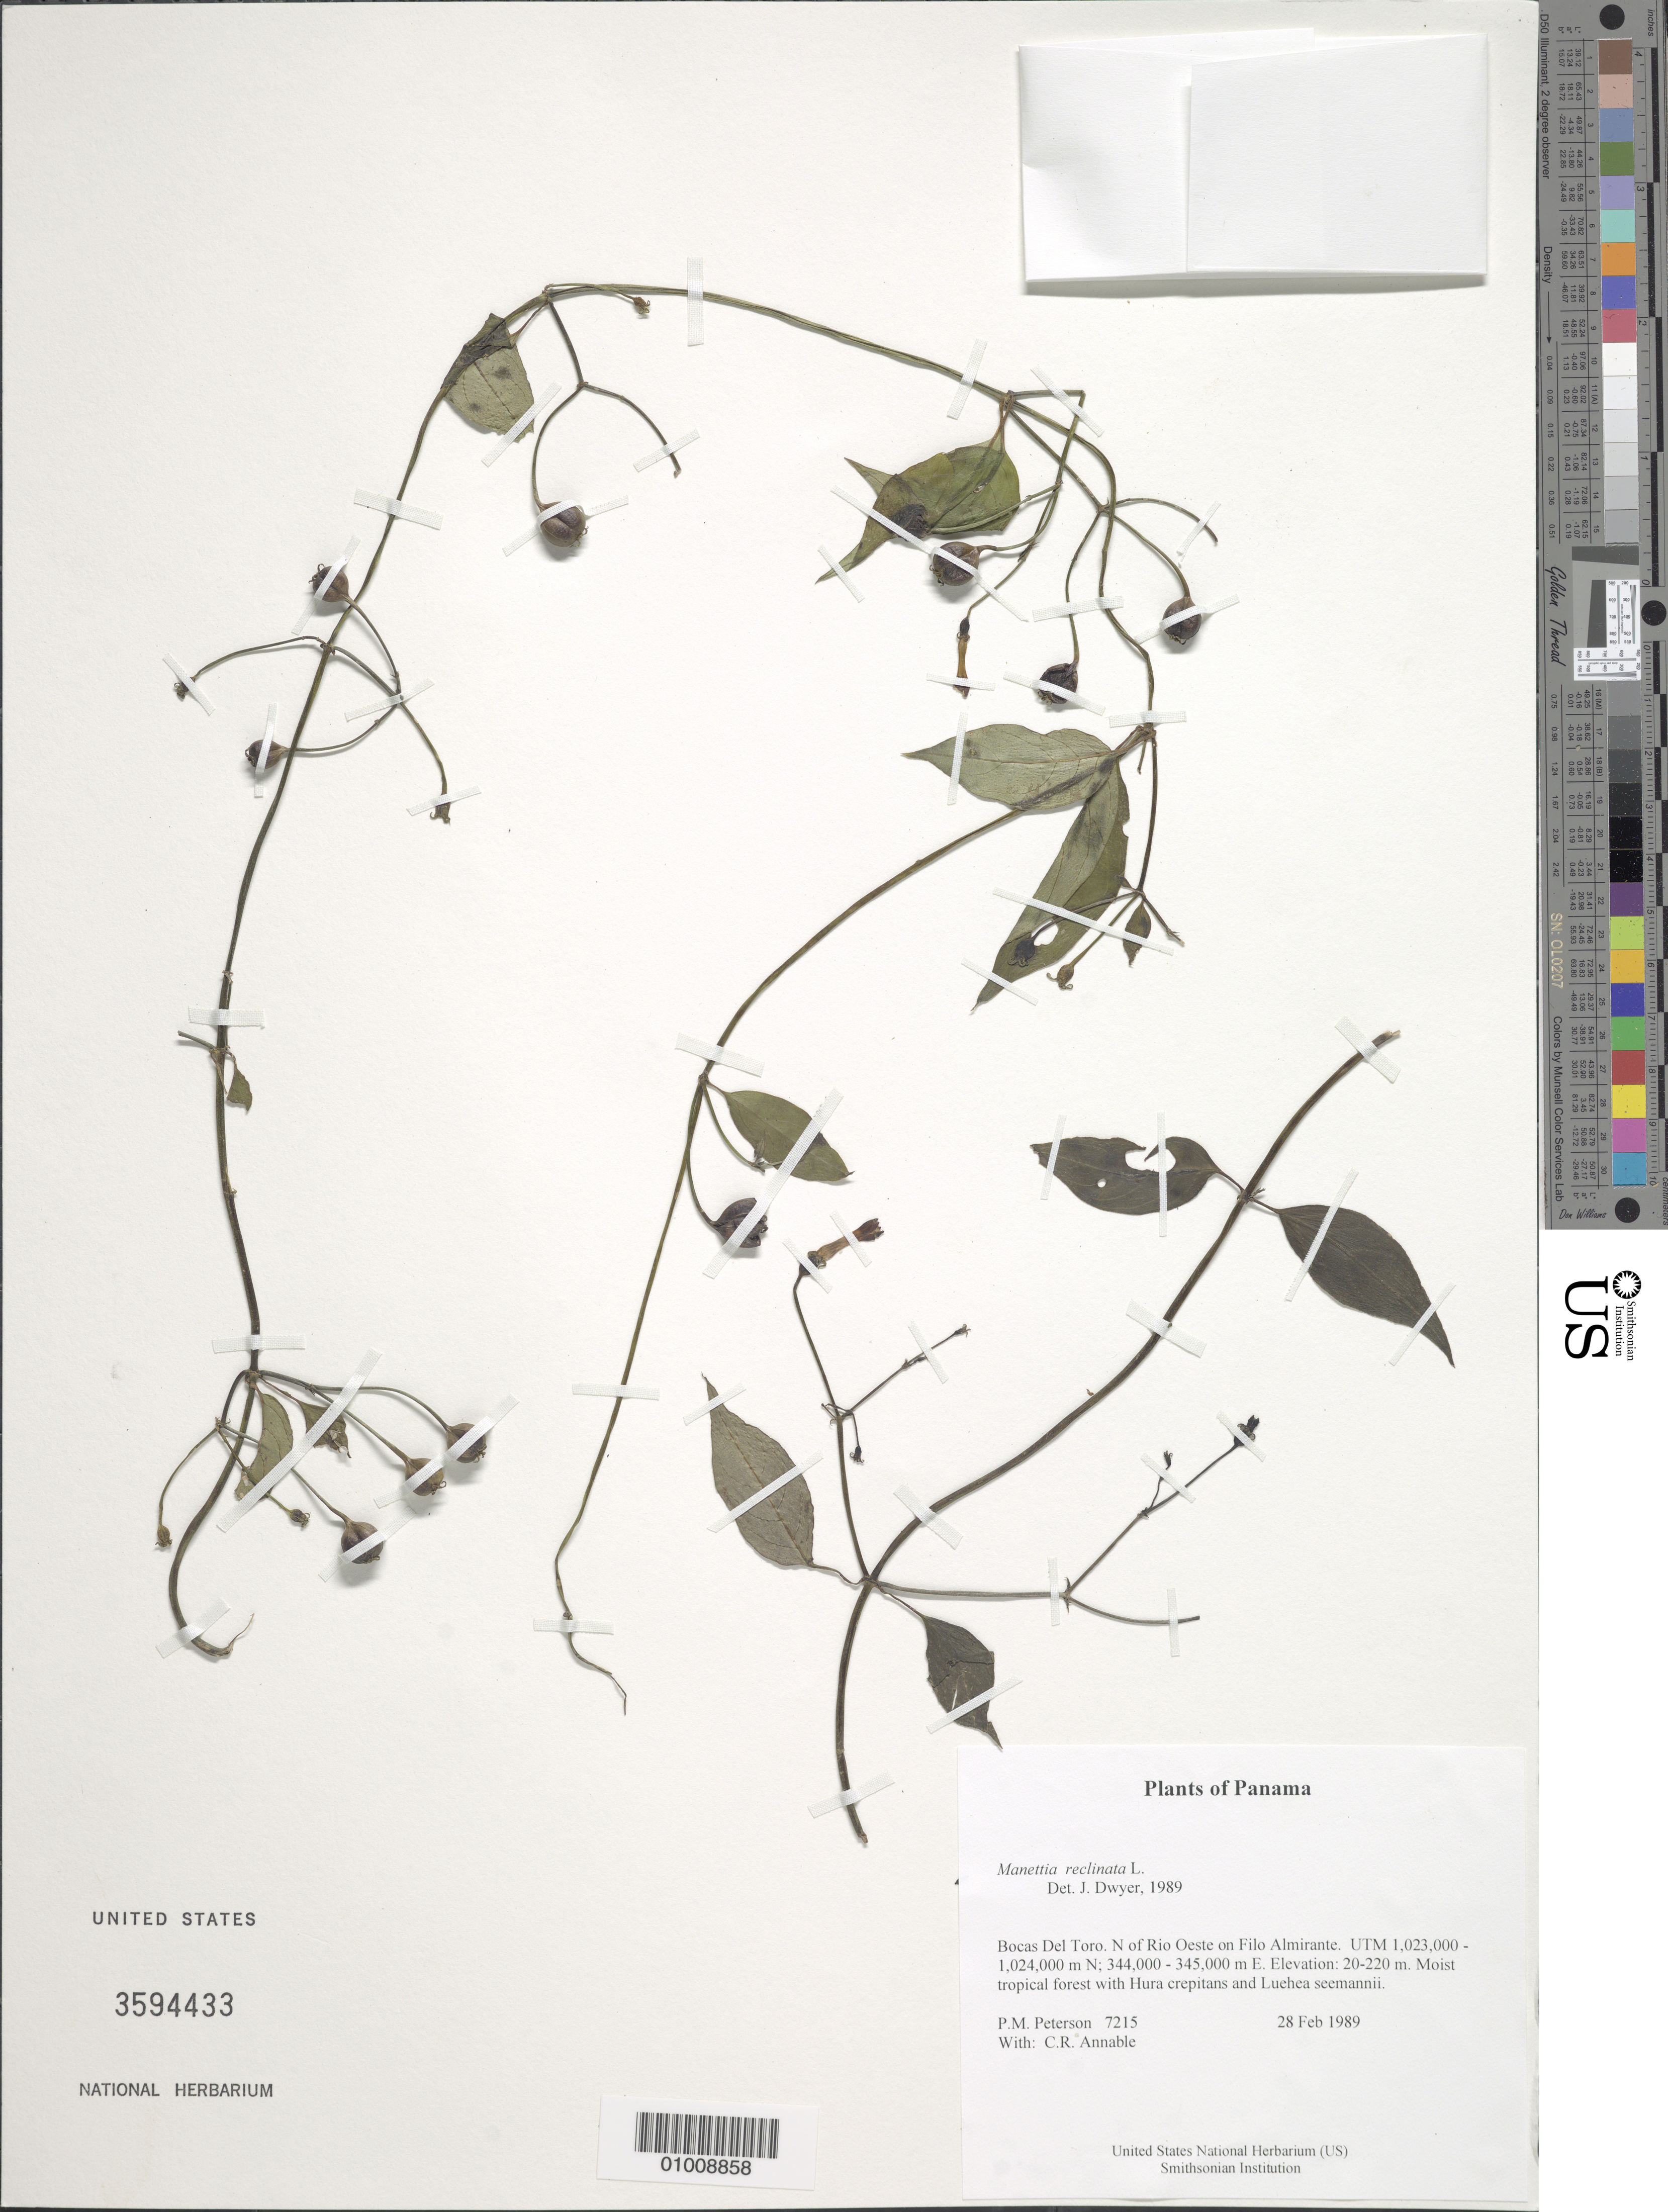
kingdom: Plantae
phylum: Tracheophyta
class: Magnoliopsida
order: Gentianales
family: Rubiaceae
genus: Manettia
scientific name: Manettia reclinata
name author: L.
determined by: Dwyer, J.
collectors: P. M. Peterson & C. R. Annable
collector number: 07215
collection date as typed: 28 Feb 1989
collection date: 1989-02-28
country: Panama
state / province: Bocas del Toro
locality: N of Rio Oeste on Filo Almirante. UTM 1,023,000 - 1,024,000 m N; 344,000 - 345,000 m E.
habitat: Moist tropical forest with Hura crepitans and Luehea seemannii.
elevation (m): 20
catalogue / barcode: US 3594433